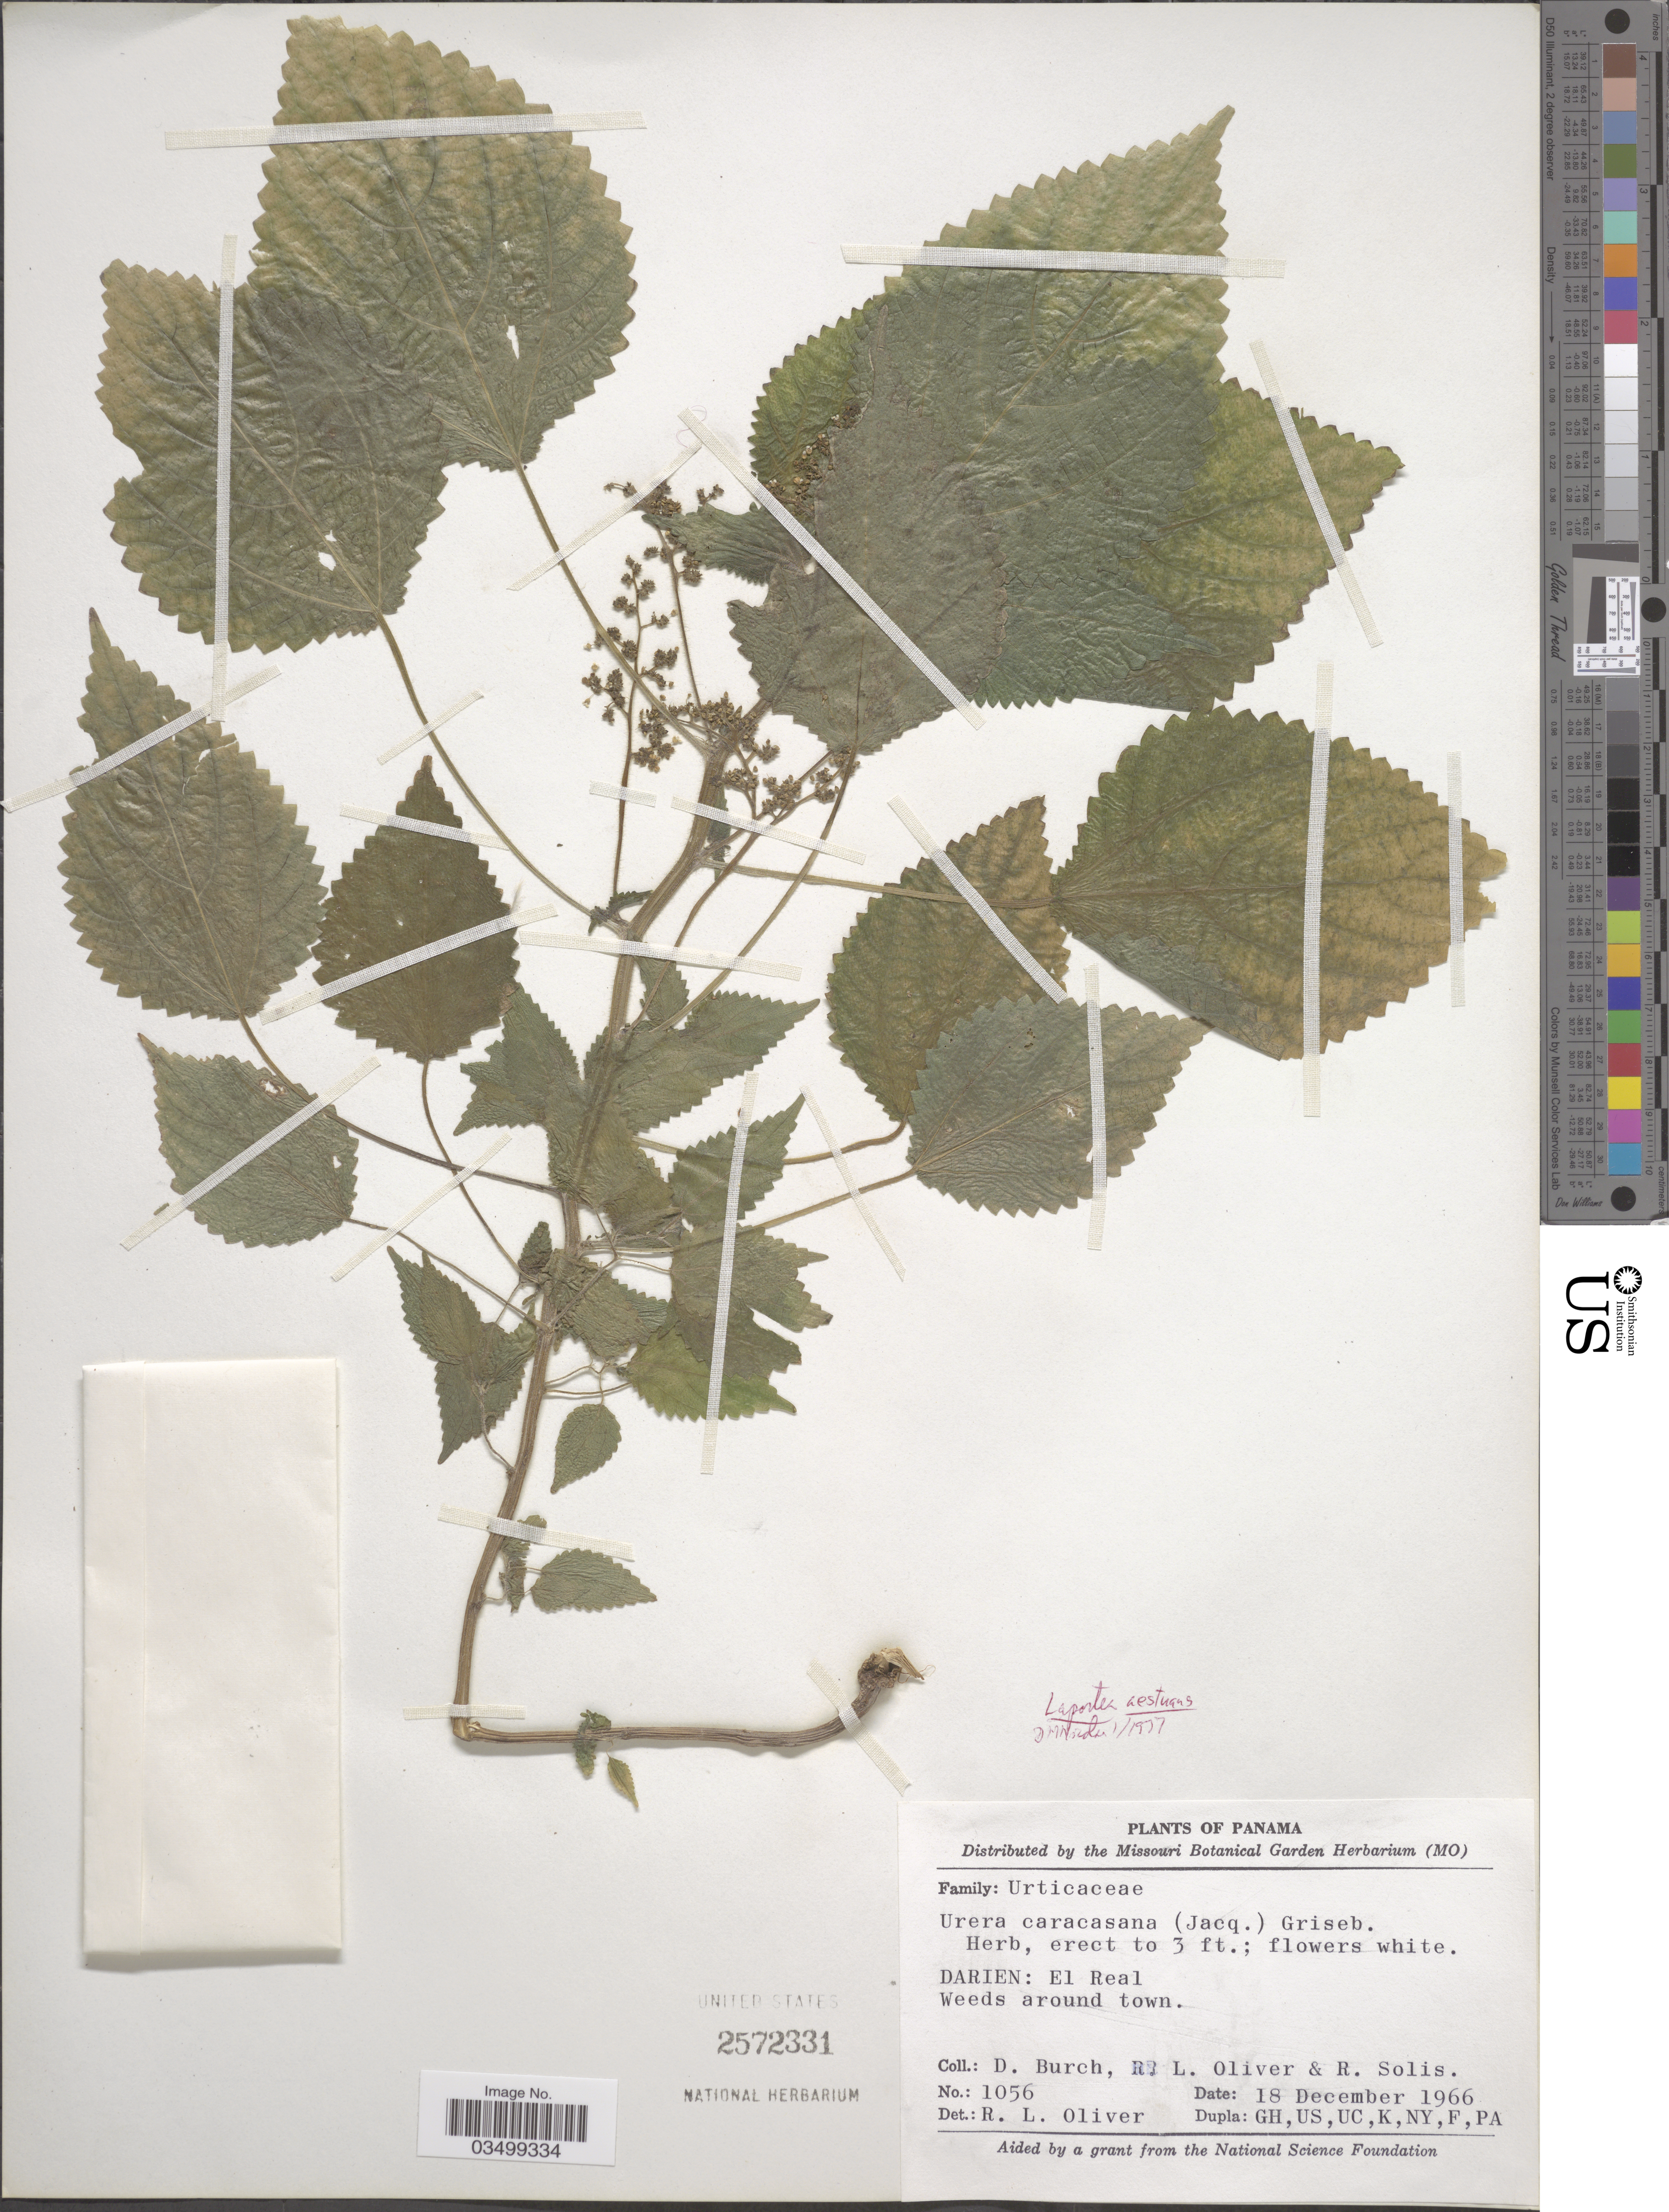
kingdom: Plantae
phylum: Tracheophyta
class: Magnoliopsida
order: Rosales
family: Urticaceae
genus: Laportea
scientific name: Laportea aestuans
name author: (L.) Chew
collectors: D. Burch, R. Oliver & R. Solis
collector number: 1056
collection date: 1966-12-18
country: Panama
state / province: Darien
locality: El Real.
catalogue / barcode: US 2572331